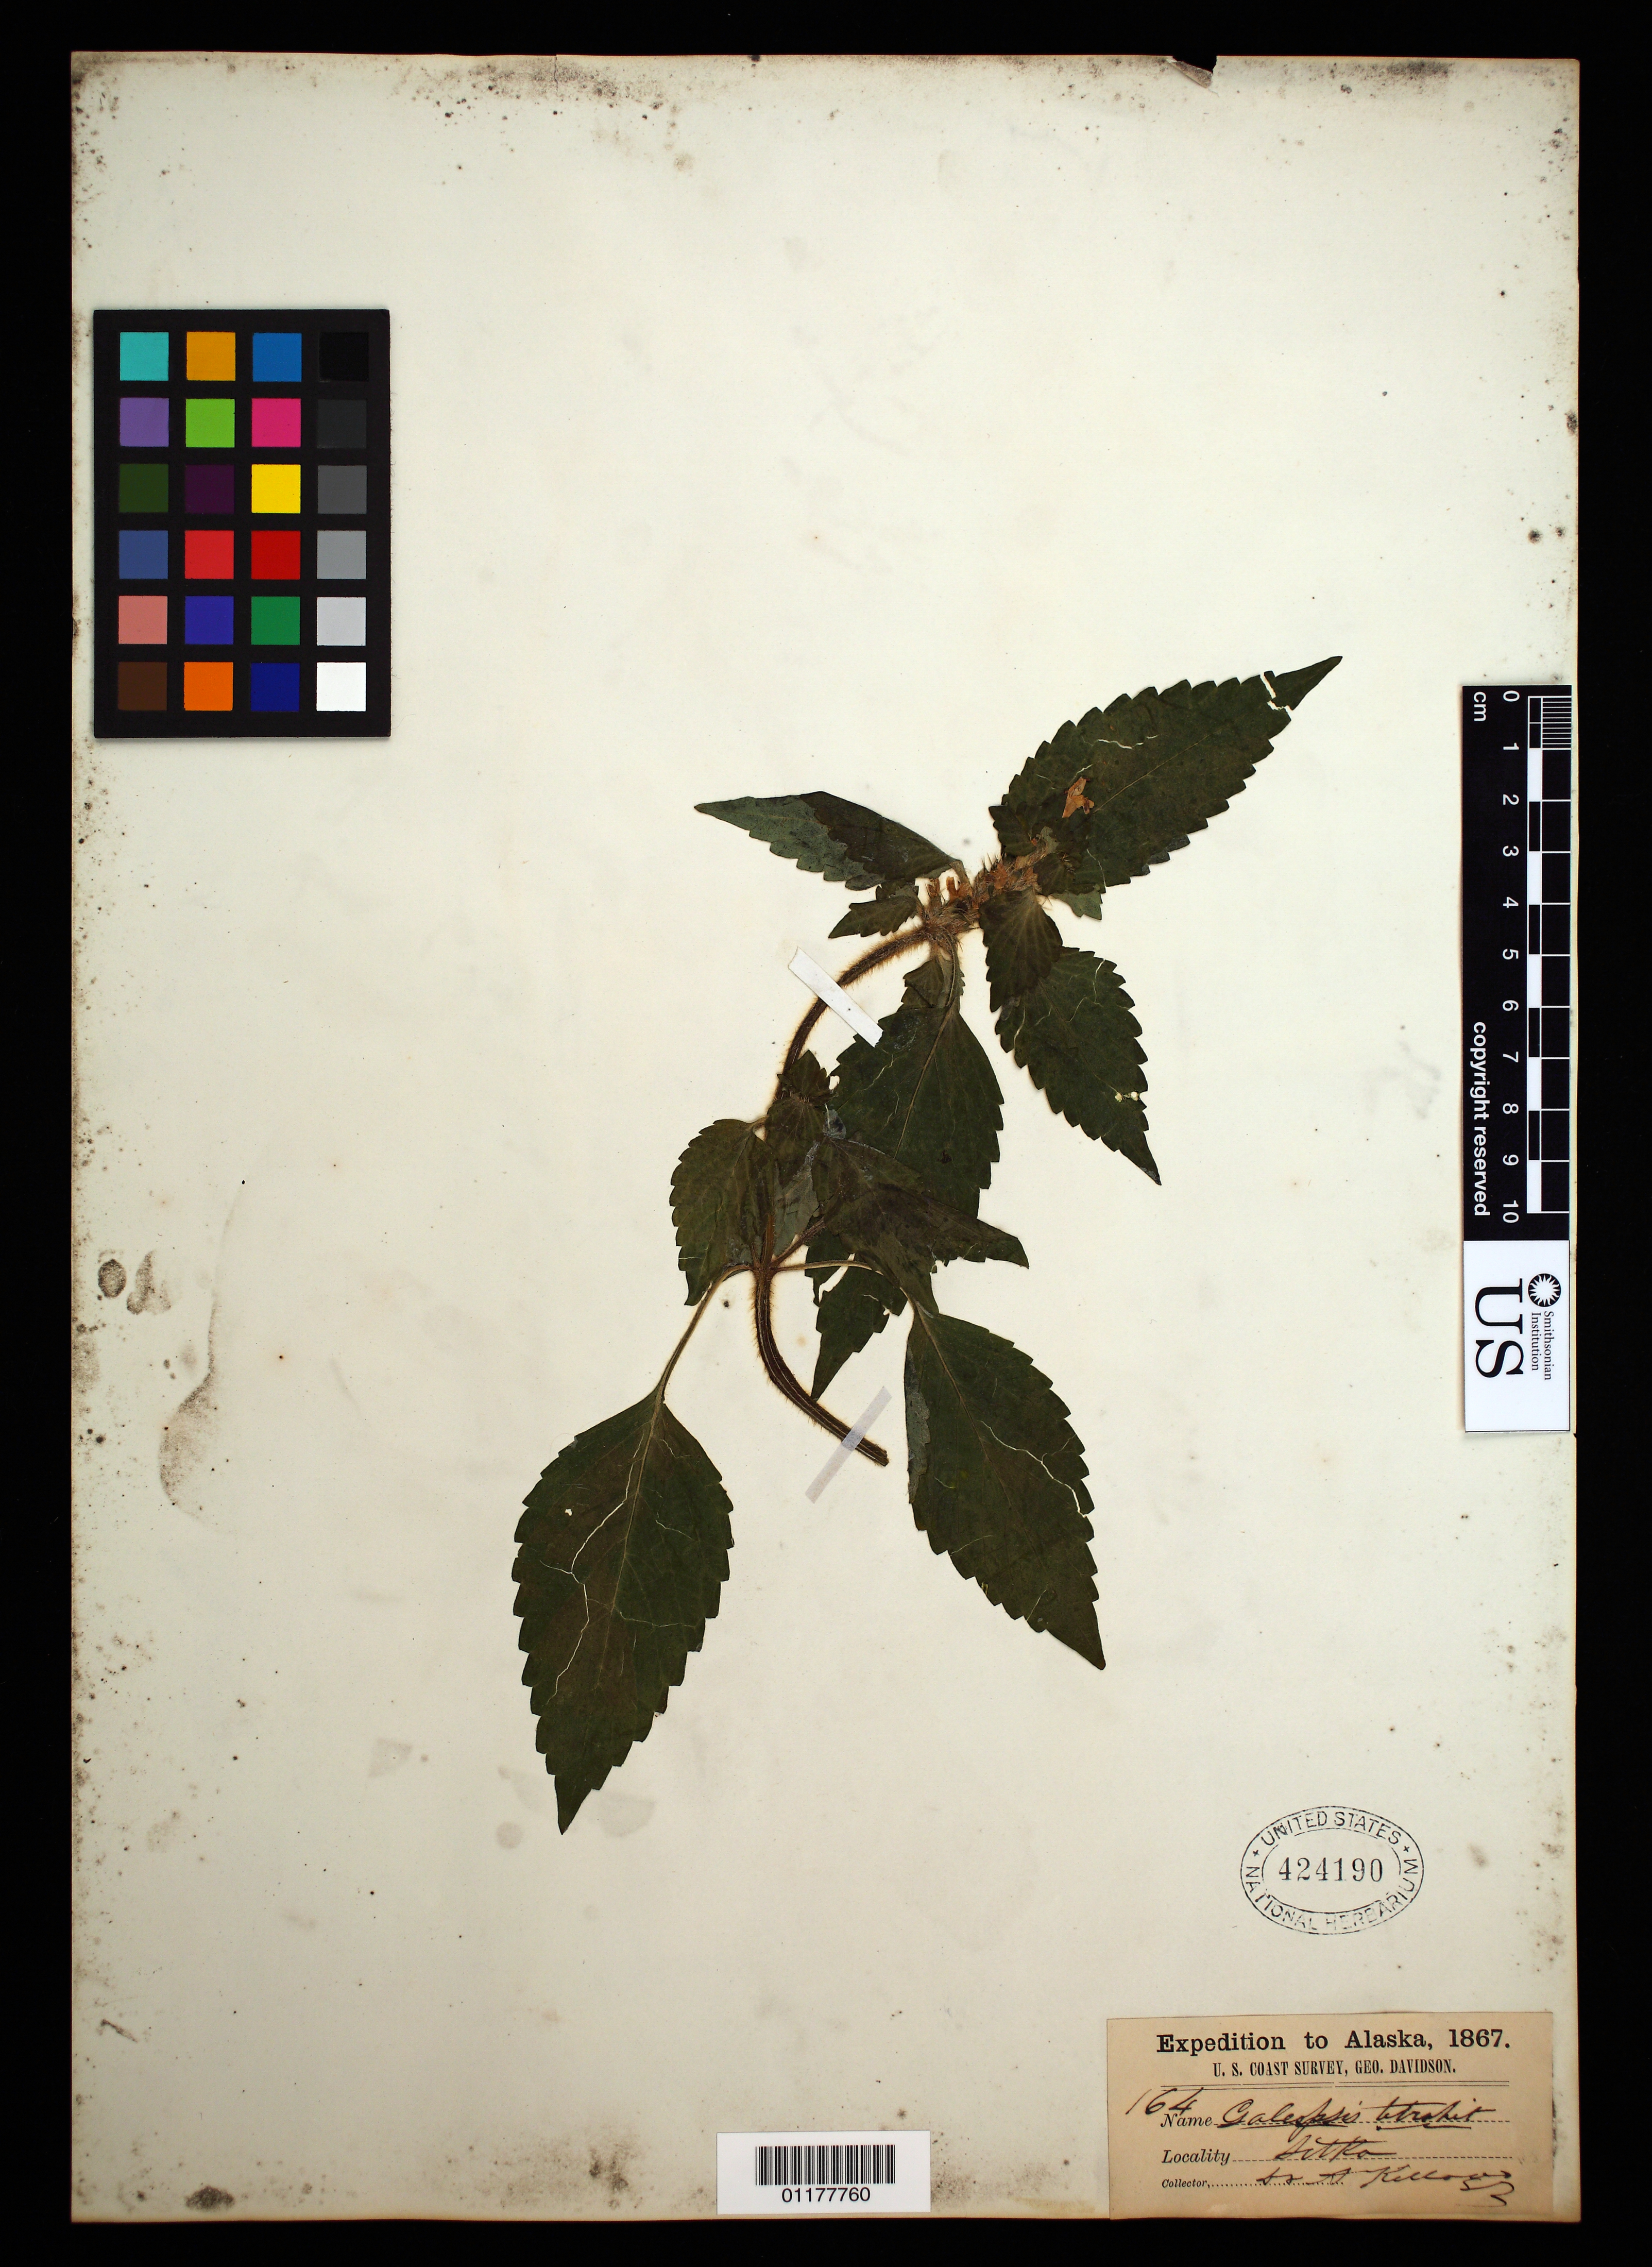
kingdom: Plantae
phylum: Tracheophyta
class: Magnoliopsida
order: Lamiales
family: Lamiaceae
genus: Galeopsis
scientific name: Galeopsis tetrahit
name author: L.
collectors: A. Kellogg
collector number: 164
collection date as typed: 1867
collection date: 1867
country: United States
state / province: Alaska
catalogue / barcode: US 424190